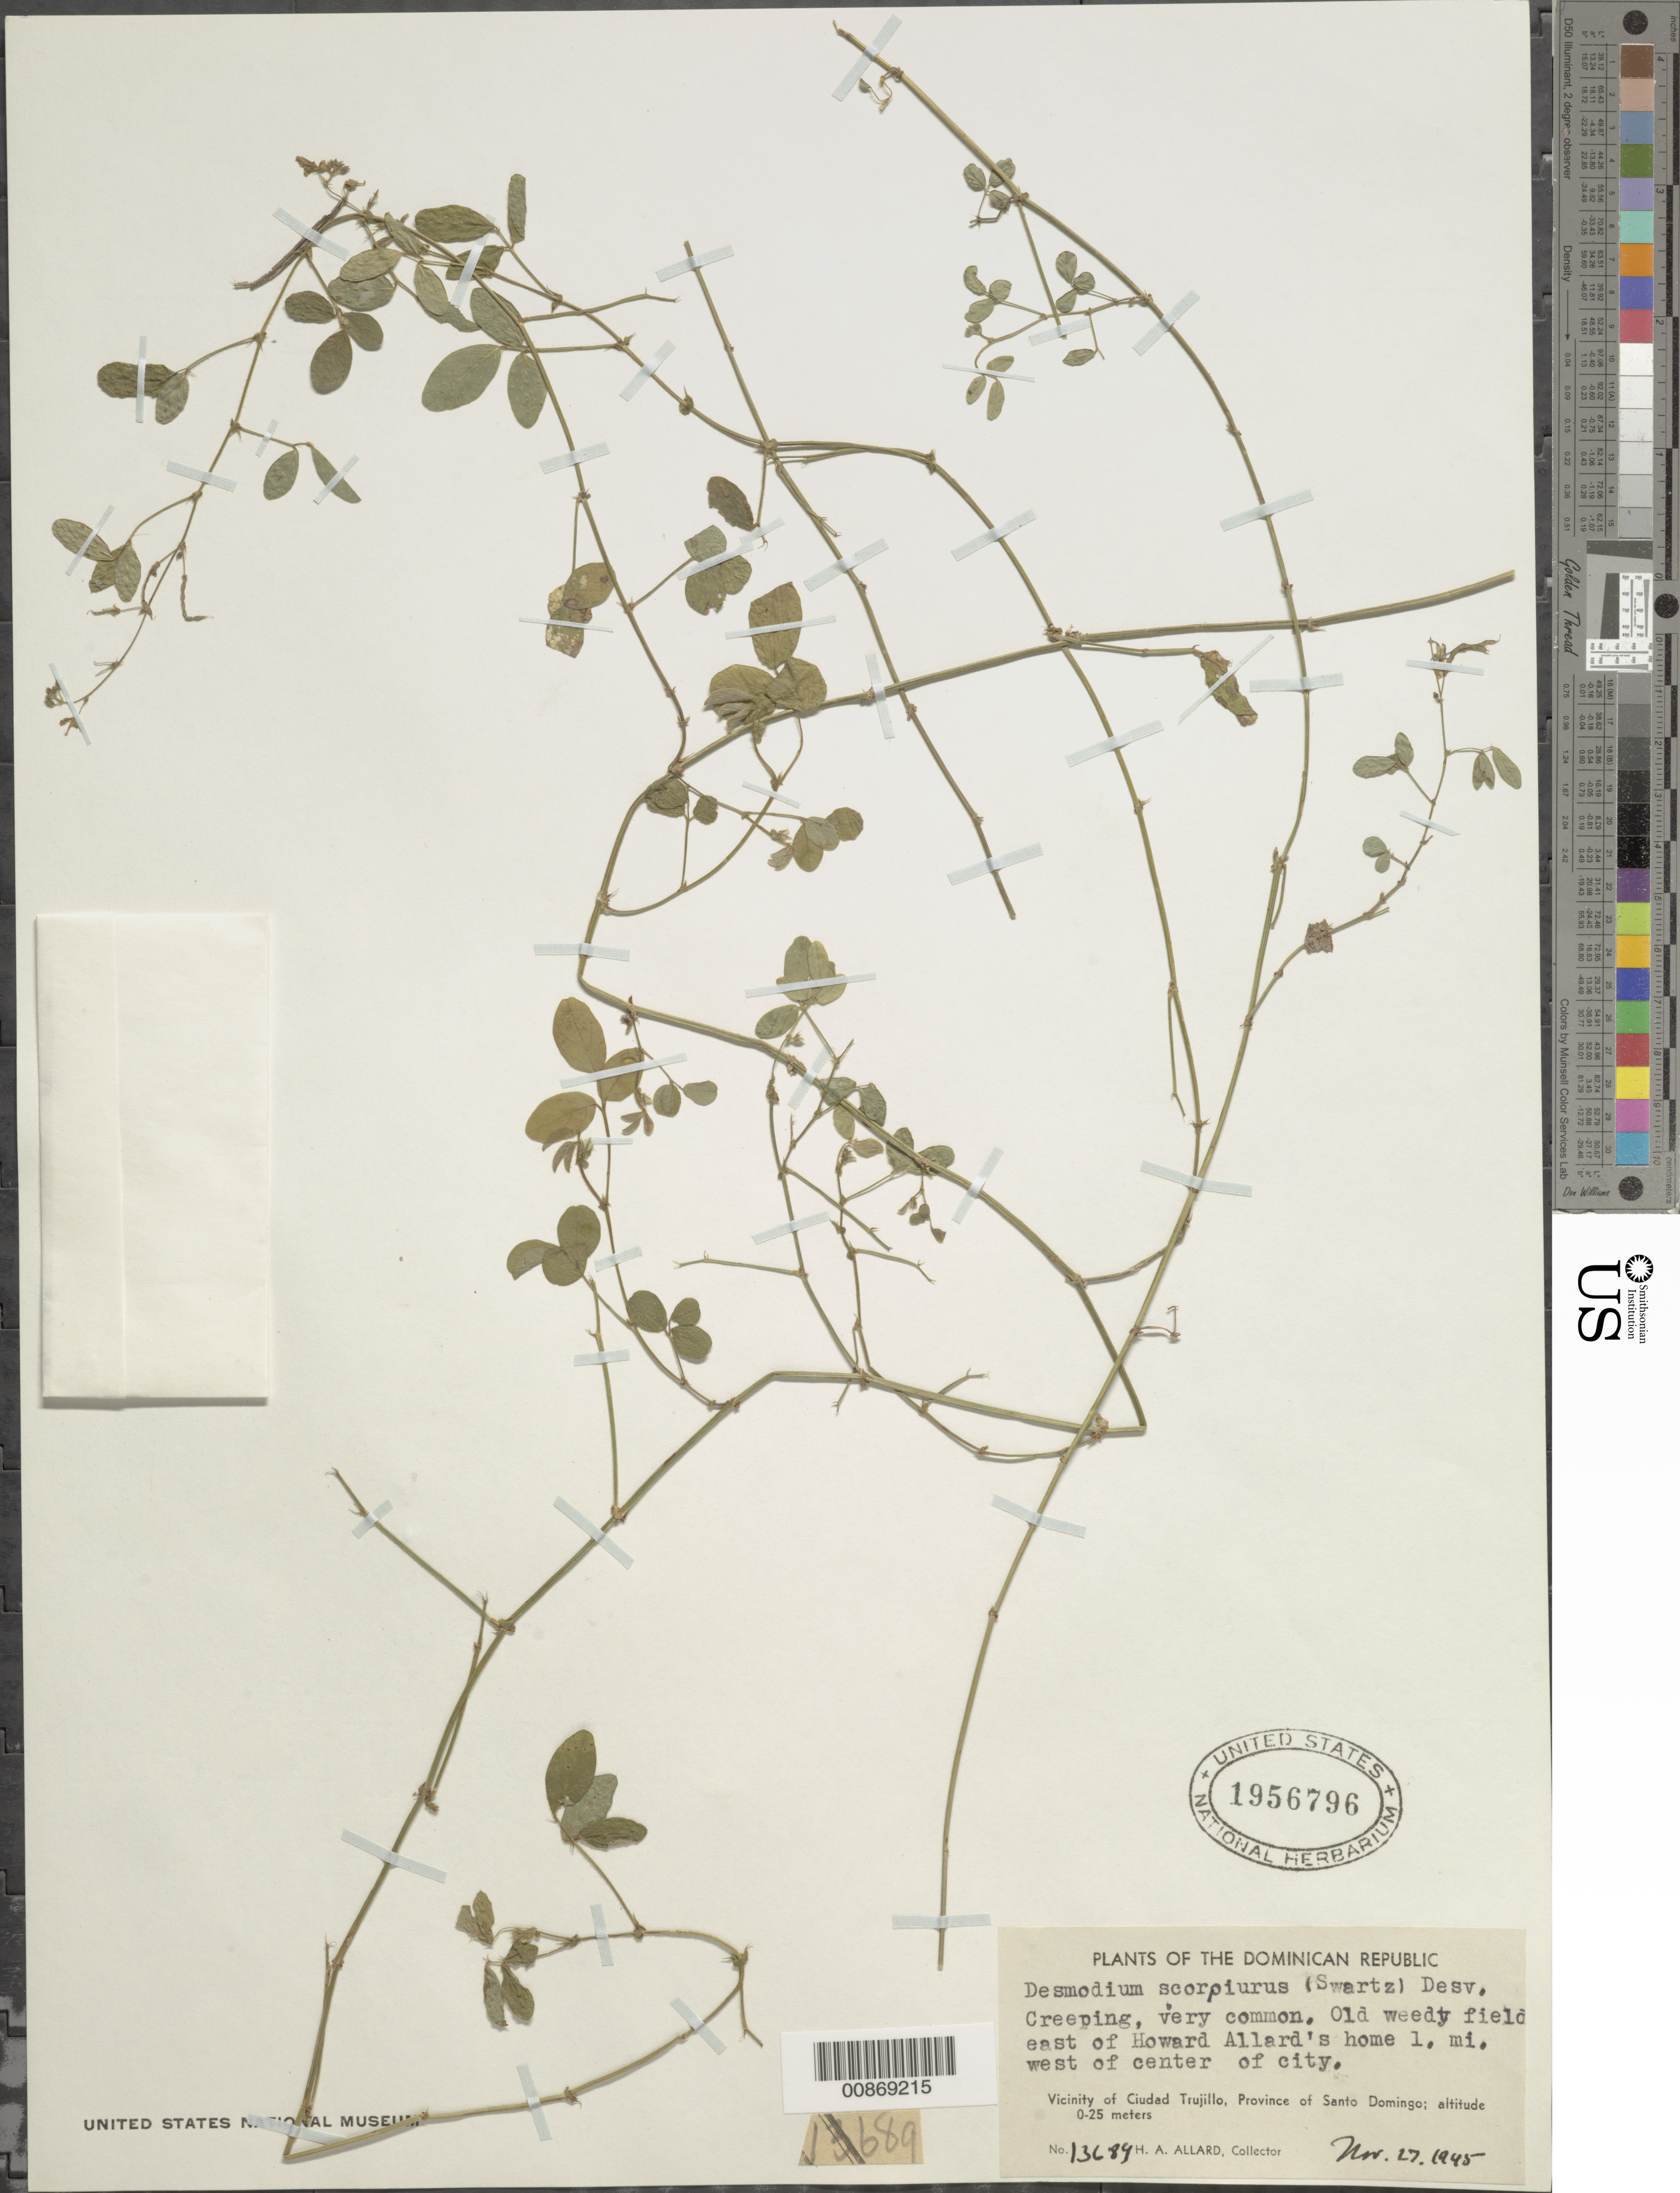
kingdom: Plantae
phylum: Tracheophyta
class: Magnoliopsida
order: Fabales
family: Fabaceae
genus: Desmodium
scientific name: Desmodium scorpiurus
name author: (Sw.) Desv. ex DC.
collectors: H. A. Allard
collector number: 13689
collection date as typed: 27 Nov 1945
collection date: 1945-11-27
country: Dominican Republic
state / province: Distrito Nacional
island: Hispaniola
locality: Vicinity of Ciudad Trujillo, Province of Santo Domingo (obsolete). Old weedy field east of Howard Allard's home, 1 mi. west of center of city.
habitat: Old weedy field.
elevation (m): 0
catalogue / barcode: US 1956796